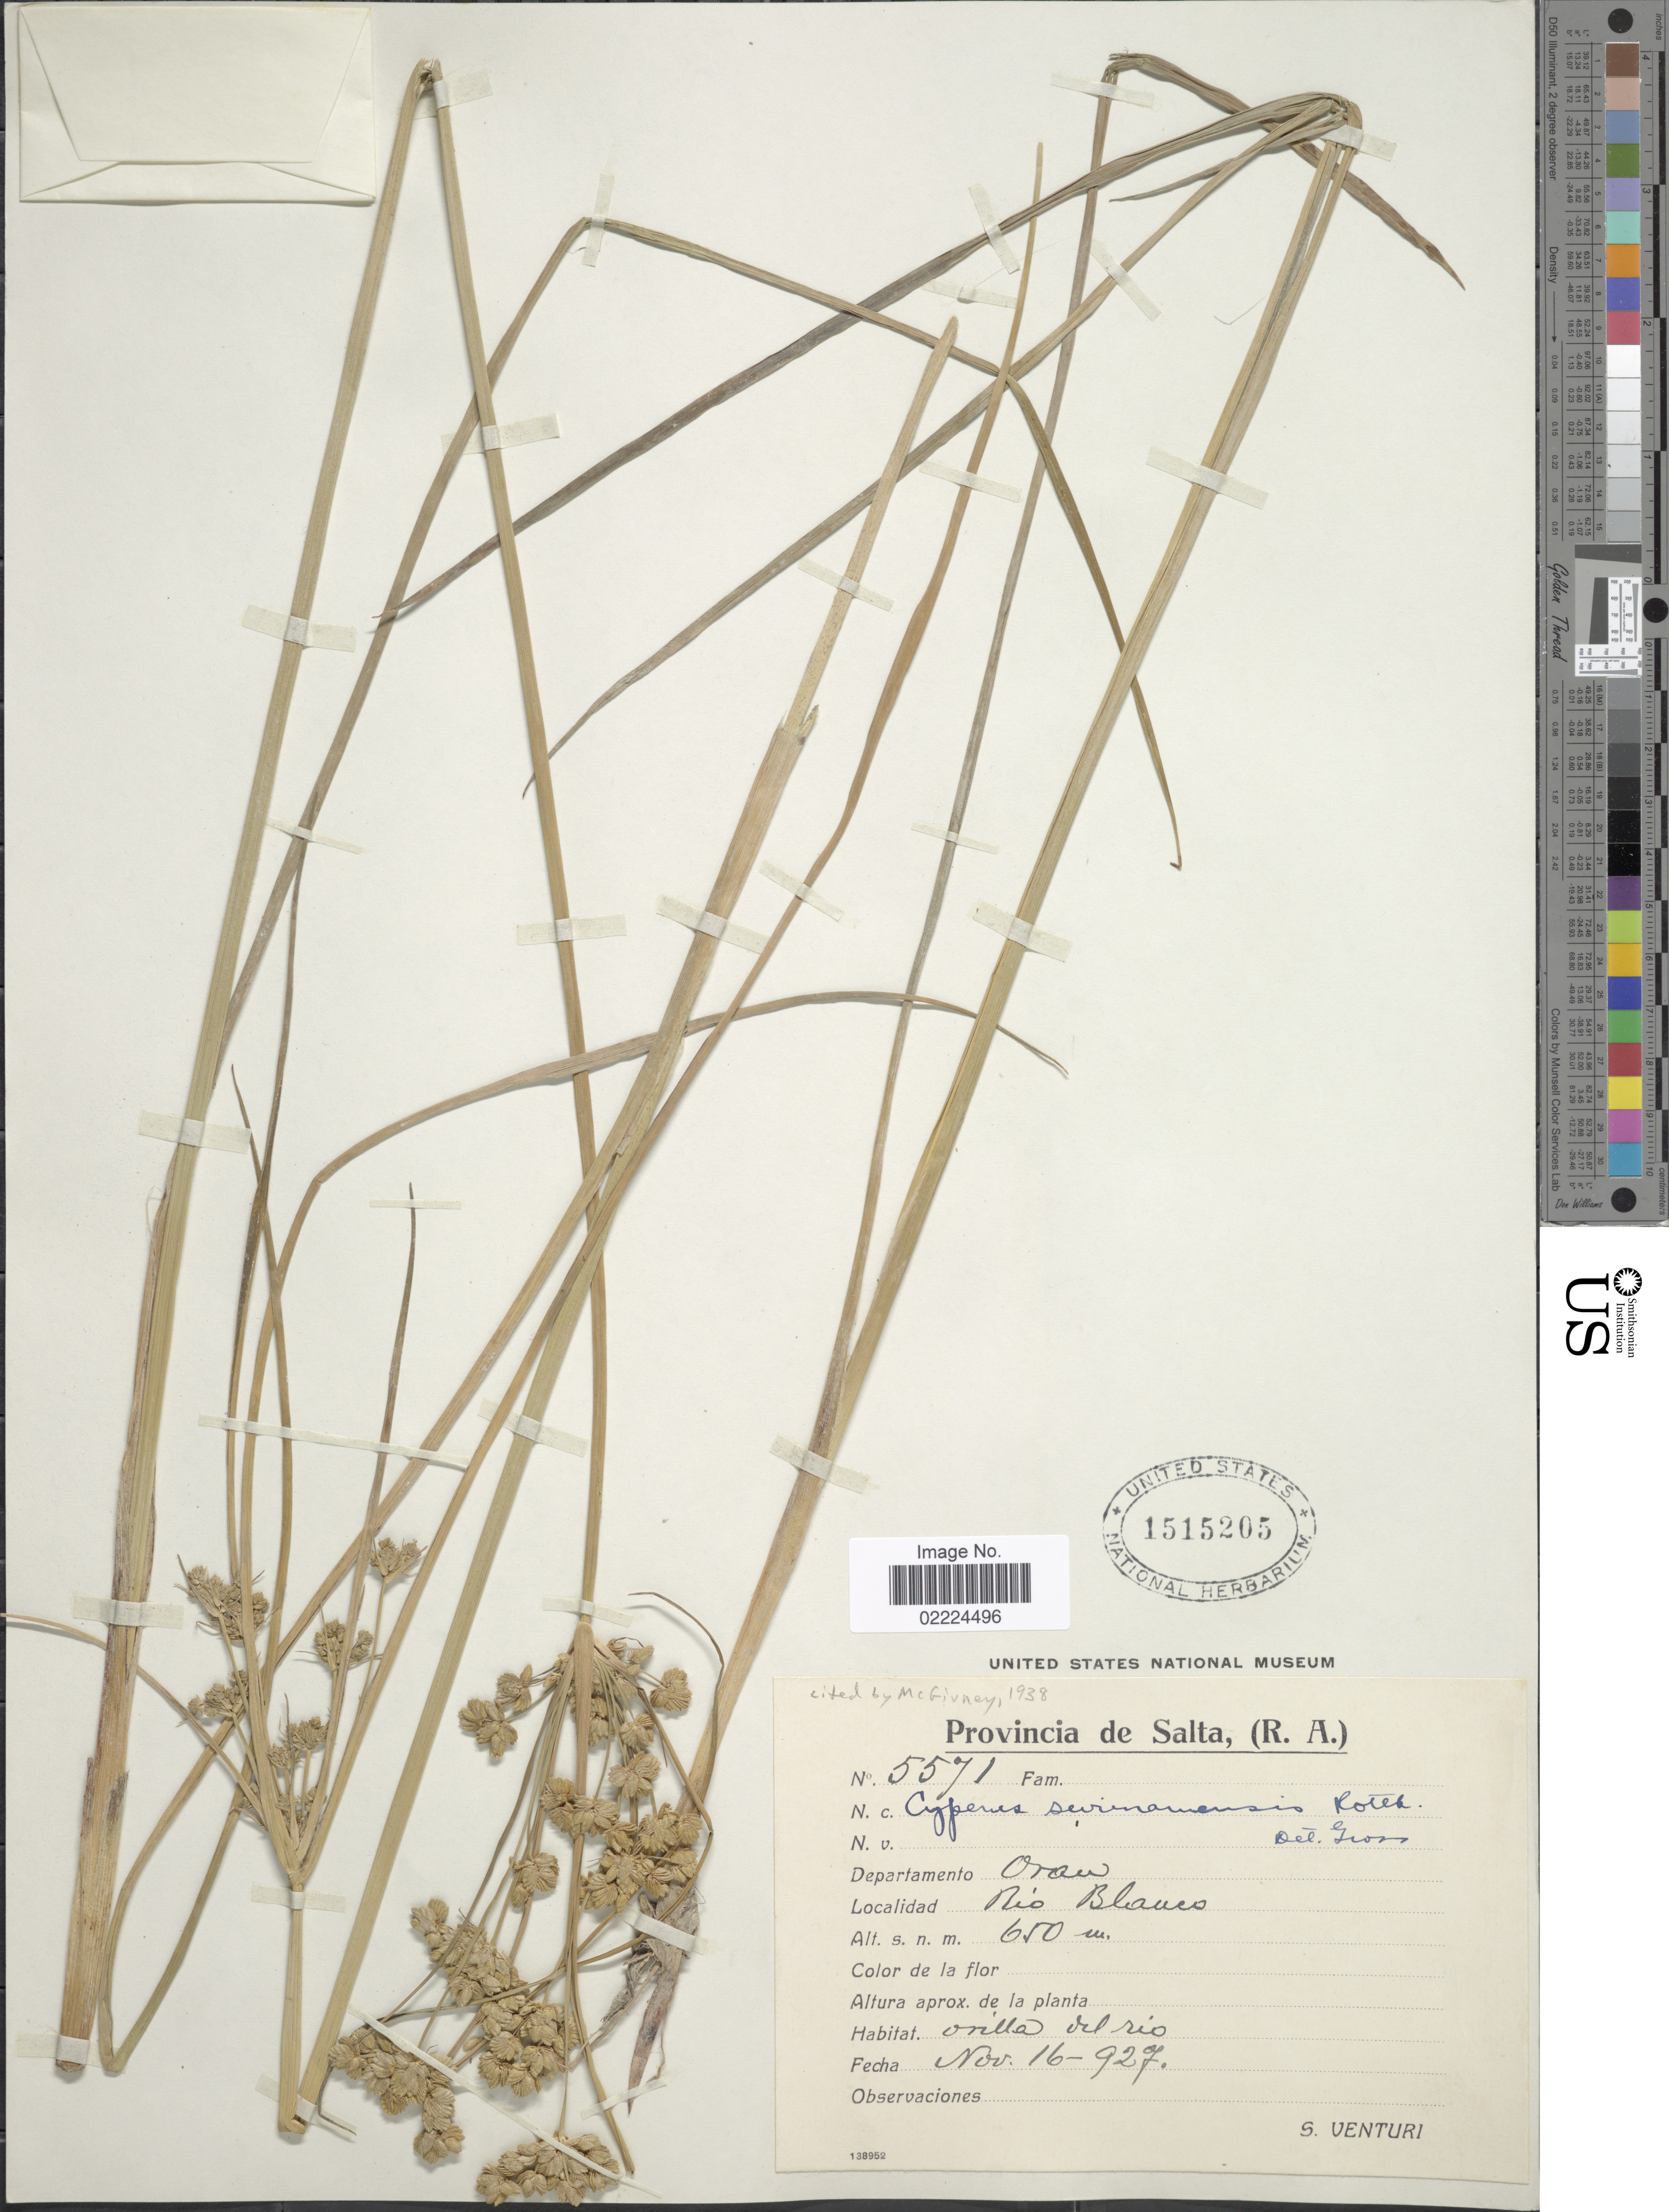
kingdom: Plantae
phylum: Tracheophyta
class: Liliopsida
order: Poales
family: Cyperaceae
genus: Cyperus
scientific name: Cyperus surinamensis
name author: Rottb.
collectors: S. Venturi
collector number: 5571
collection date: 1927-11-16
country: Argentina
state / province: Salta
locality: Departamento Oran, Rio Blanco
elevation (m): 650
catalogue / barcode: US 1515205